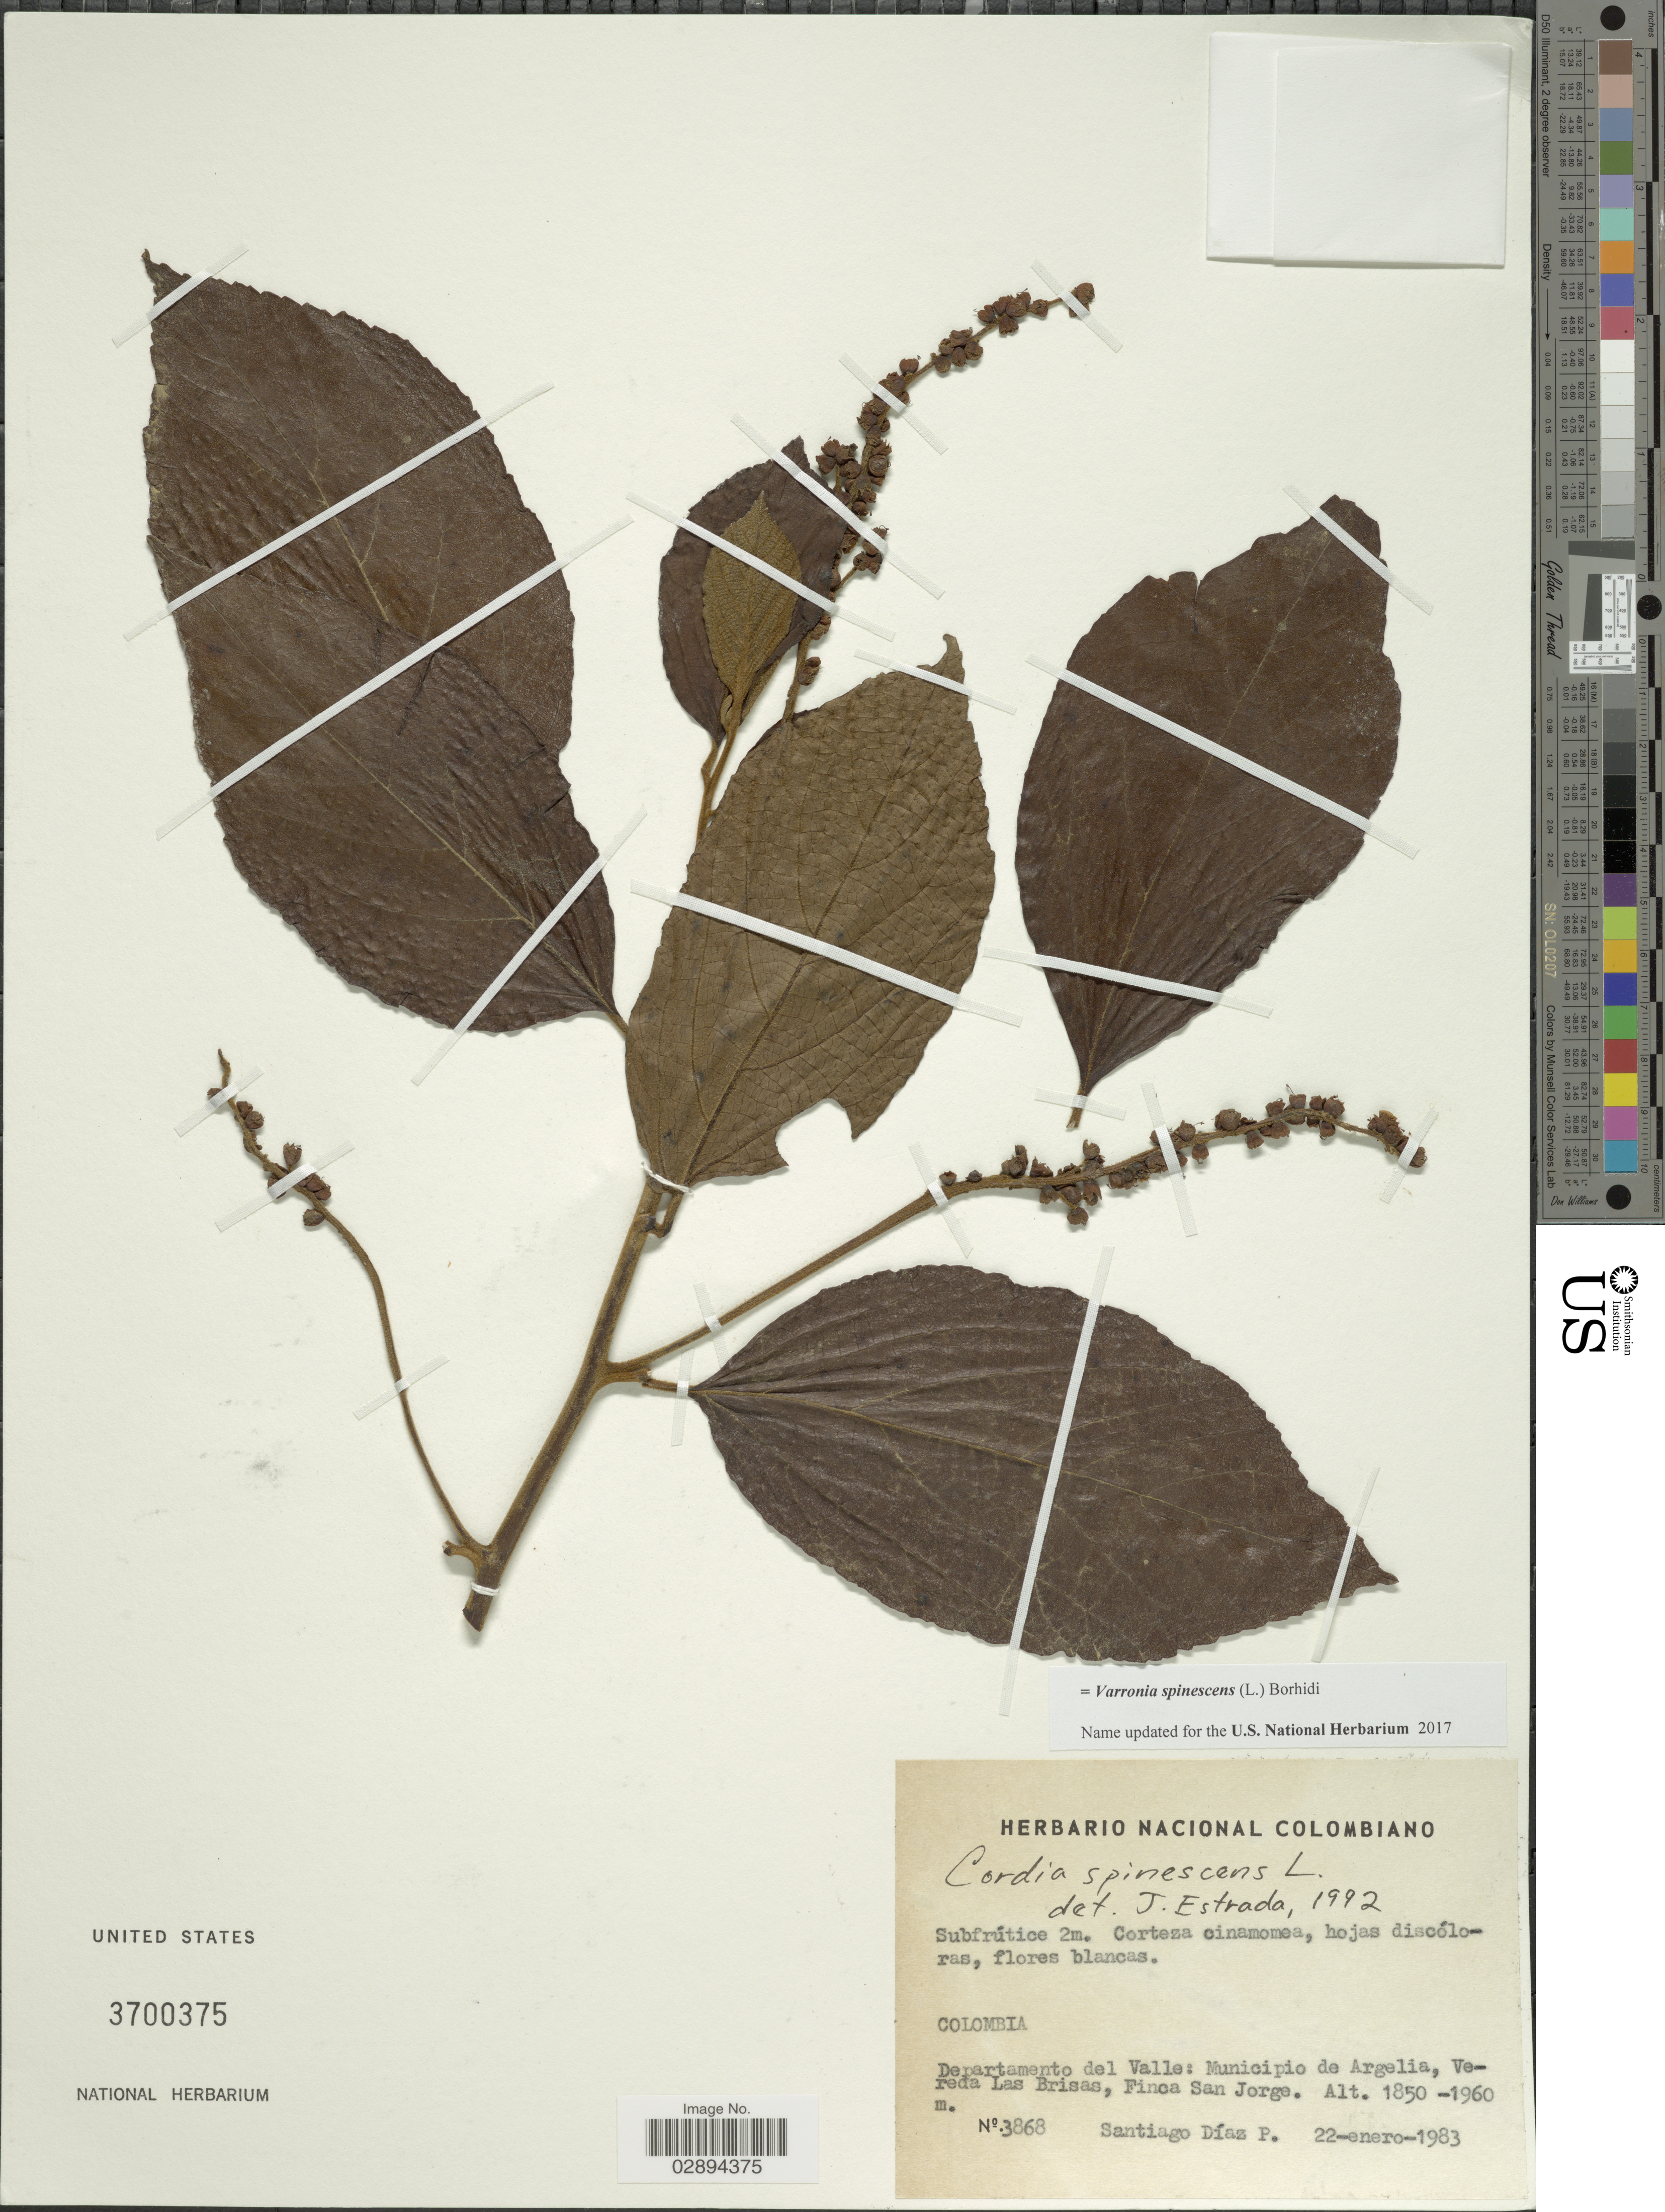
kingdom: Plantae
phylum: Tracheophyta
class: Magnoliopsida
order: Boraginales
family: Cordiaceae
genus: Varronia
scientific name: Varronia spinescens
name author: (L.) Borhidi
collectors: S. Diaz P.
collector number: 3868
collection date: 1983-01-22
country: Colombia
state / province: Valle del Cauca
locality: Departamento del Valle, Municipio de Argelia, Vereda Las Brisas, Finca San Jorge.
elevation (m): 1850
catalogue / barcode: US 3700375